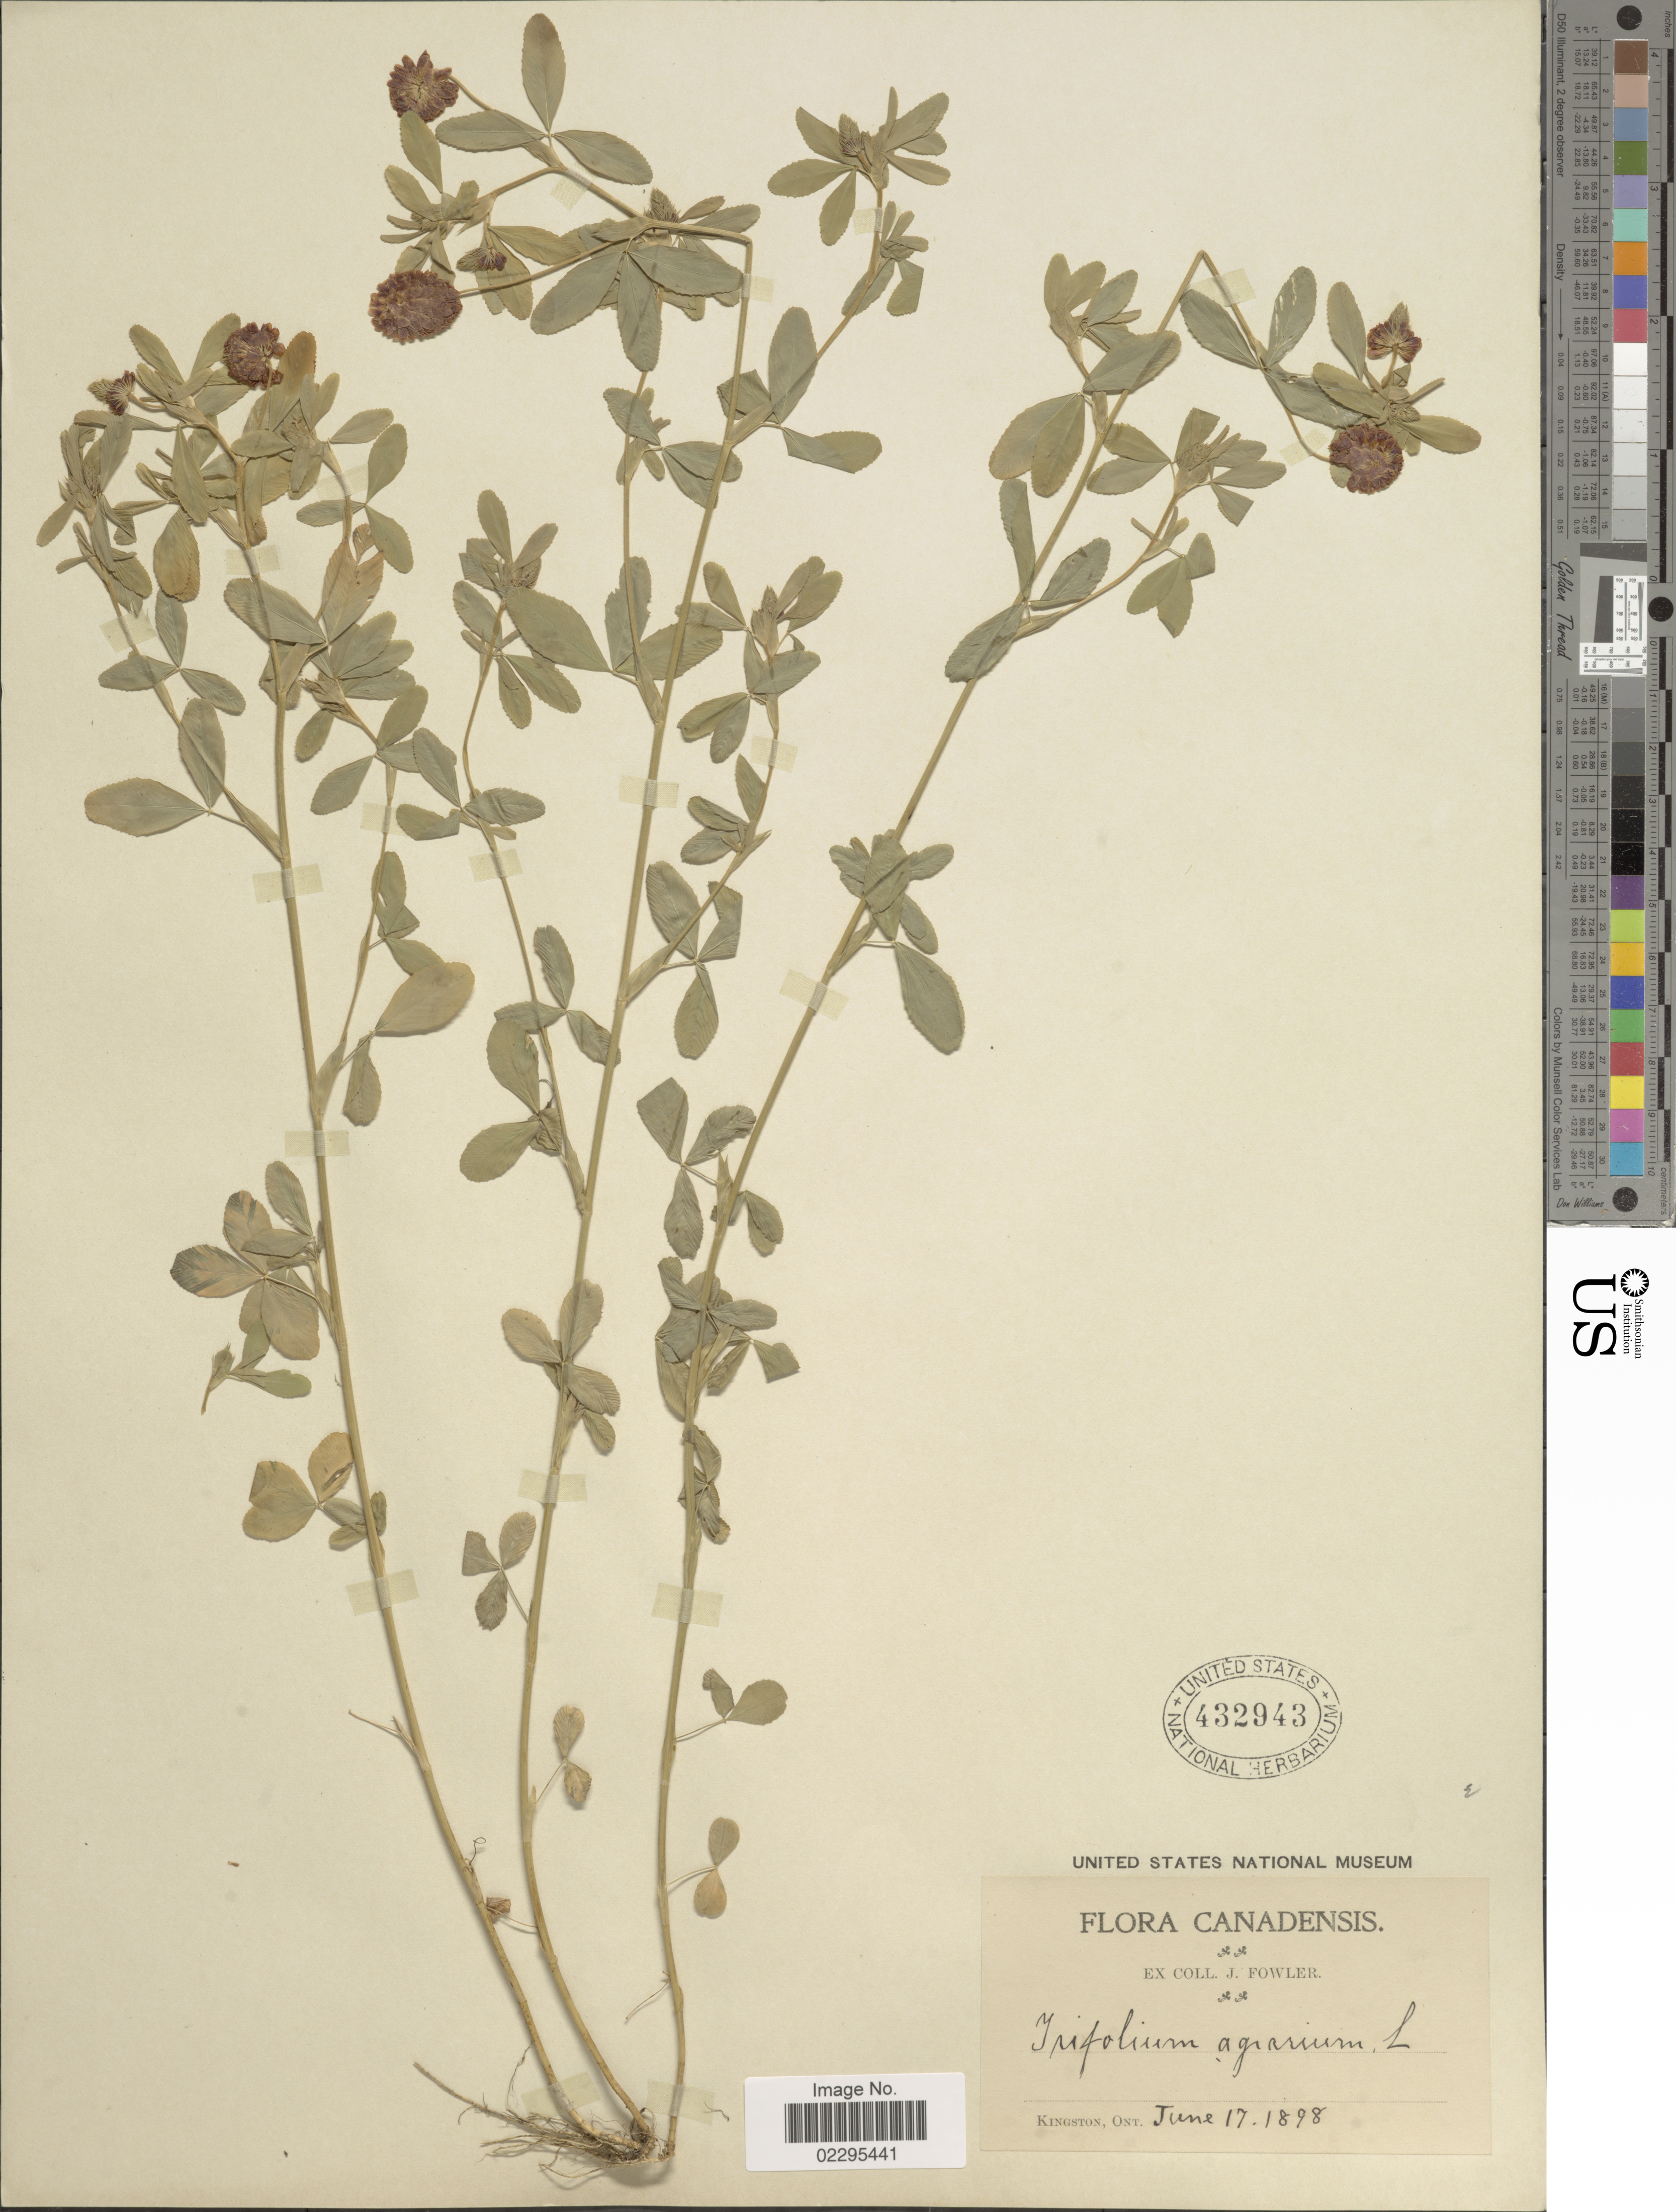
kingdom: Plantae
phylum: Tracheophyta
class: Magnoliopsida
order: Fabales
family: Fabaceae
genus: Trifolium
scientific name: Trifolium agrarium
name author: L.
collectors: ex herb. J. Fowler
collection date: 1898-06-17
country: Canada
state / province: Ontario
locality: Kingston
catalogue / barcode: US 432943